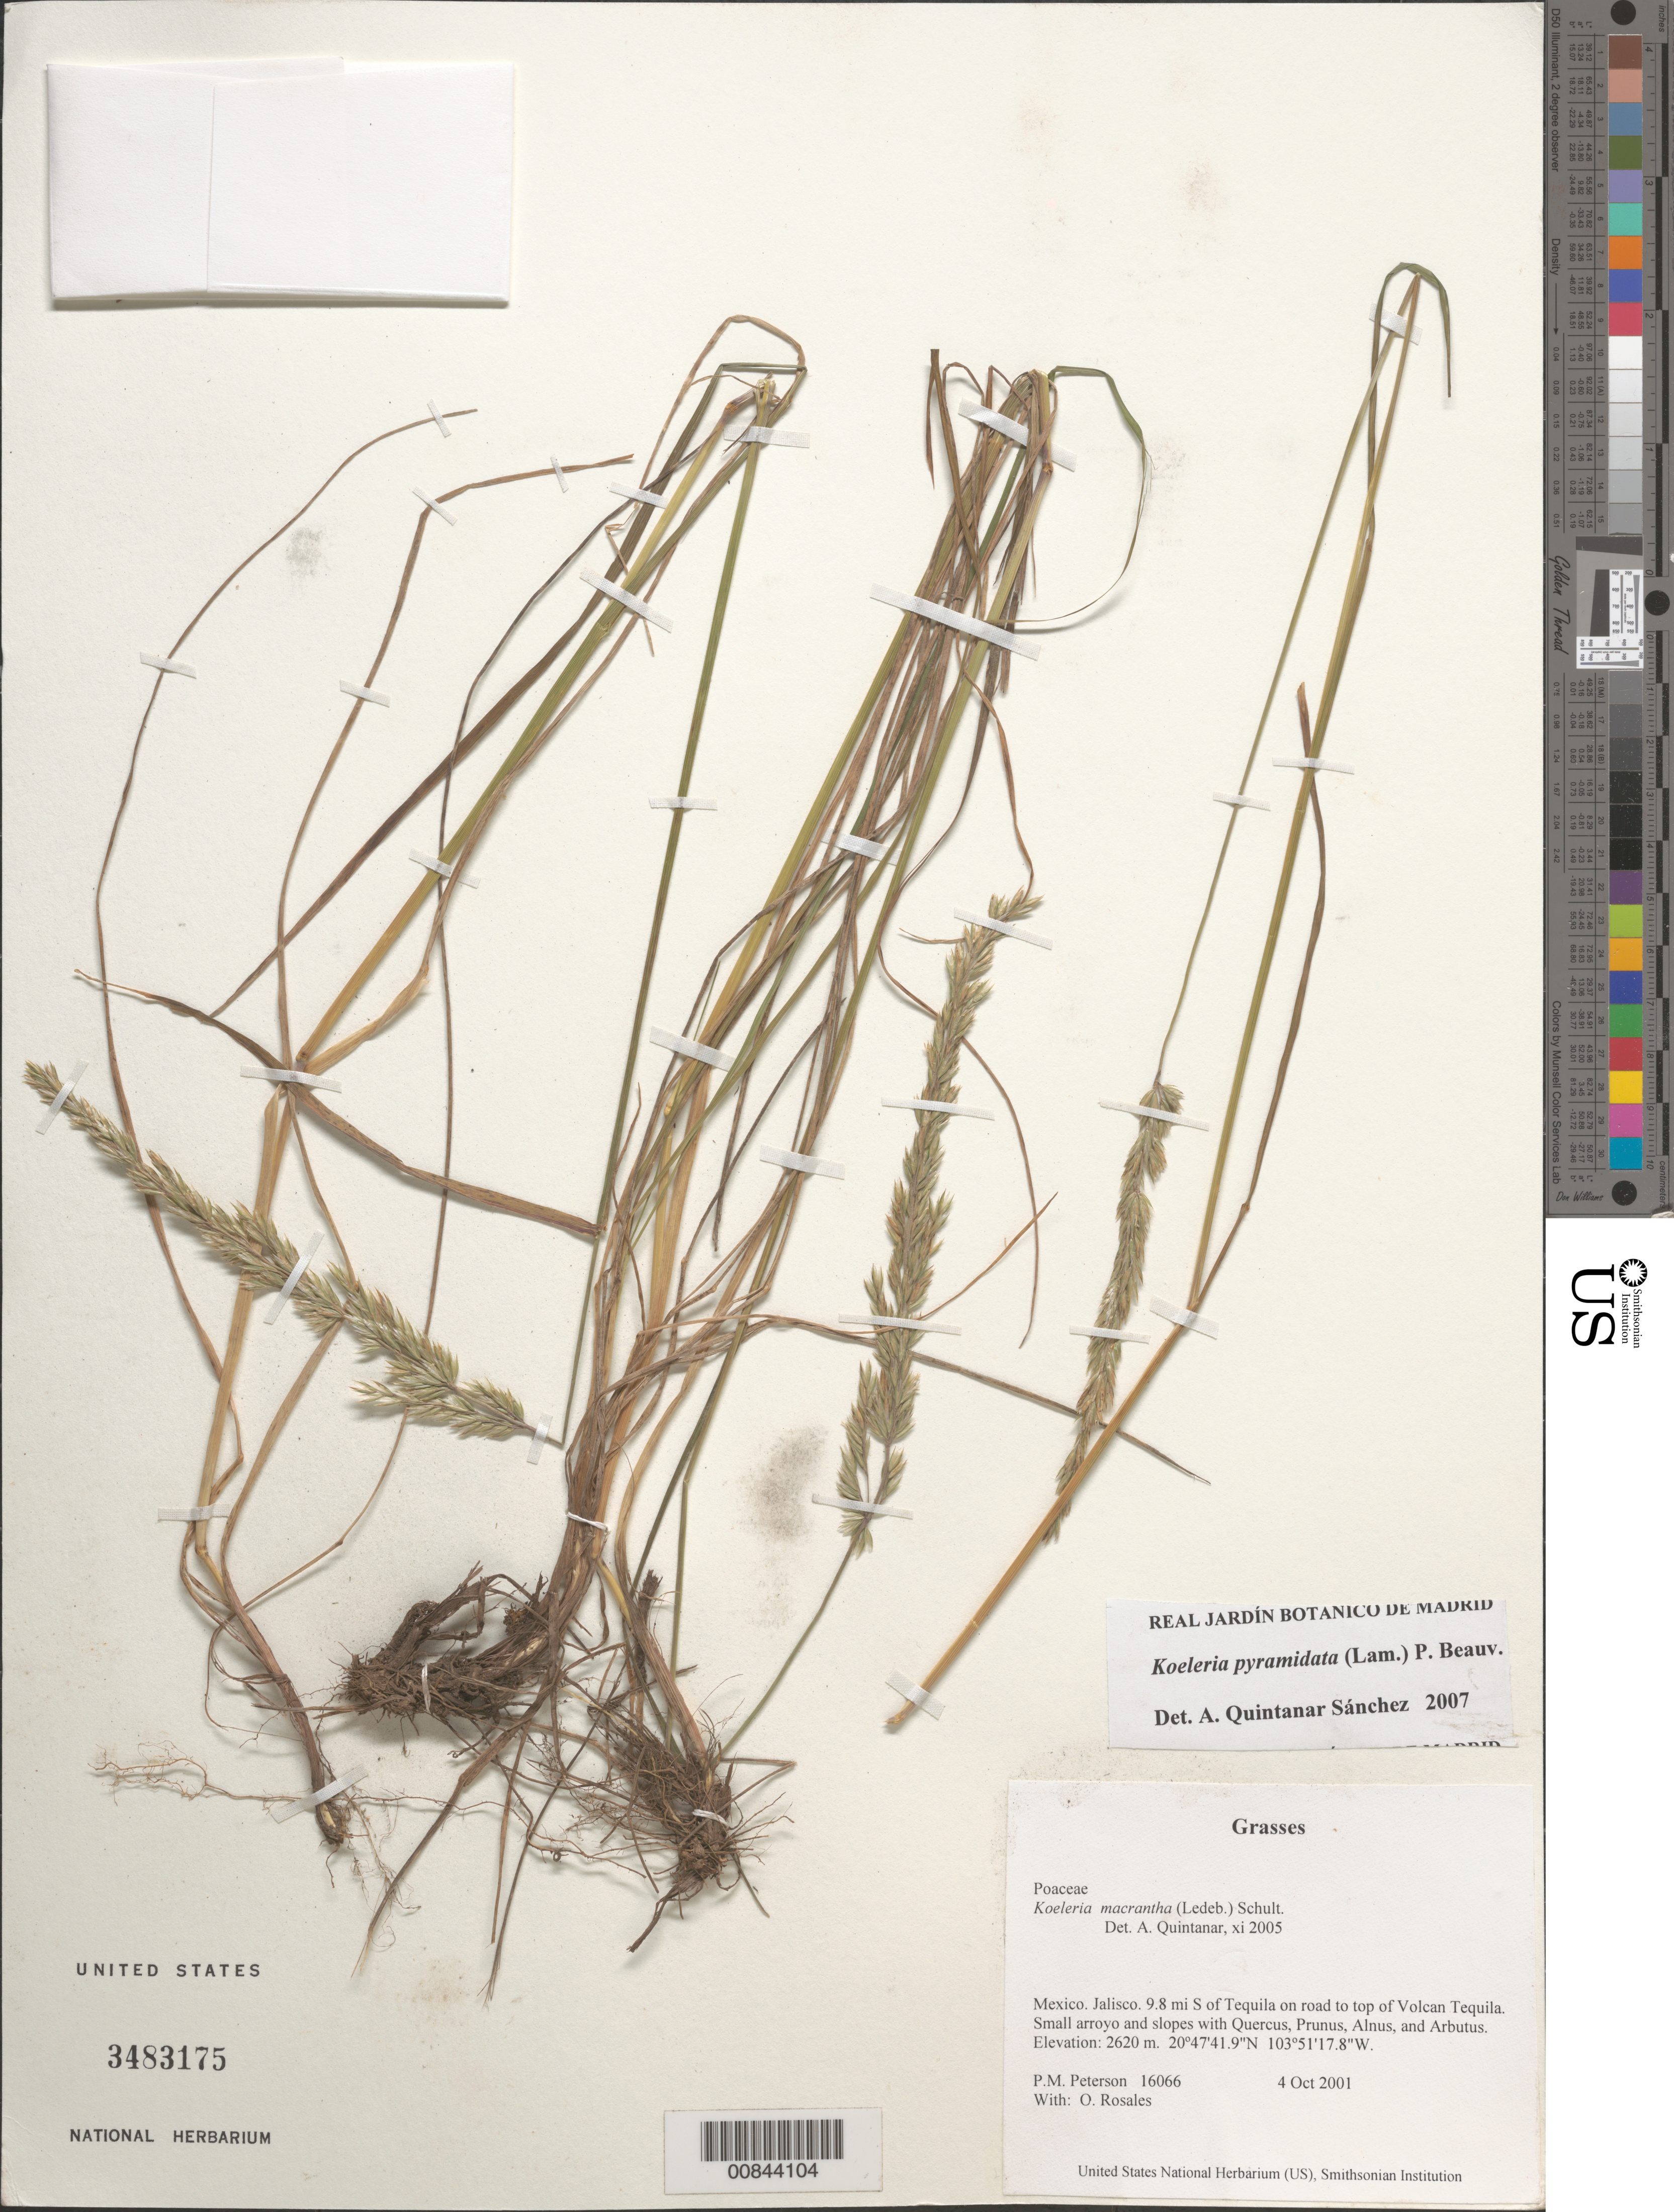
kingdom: Plantae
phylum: Tracheophyta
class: Liliopsida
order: Poales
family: Poaceae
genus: Koeleria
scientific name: Koeleria pyramidata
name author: (Lam.) P. Beauv.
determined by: Quintanar, A.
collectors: P. M. Peterson & O. Rosales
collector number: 16066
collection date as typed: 04 Oct 2001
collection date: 2001-10-04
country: Mexico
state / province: Jalisco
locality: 9.8 mi S of Tequila on road to top of Volcan Tequila. Small arroyo and slopes with Quercus, Prunus, Alnus, and Arbutus.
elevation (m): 2620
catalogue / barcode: US 3483175